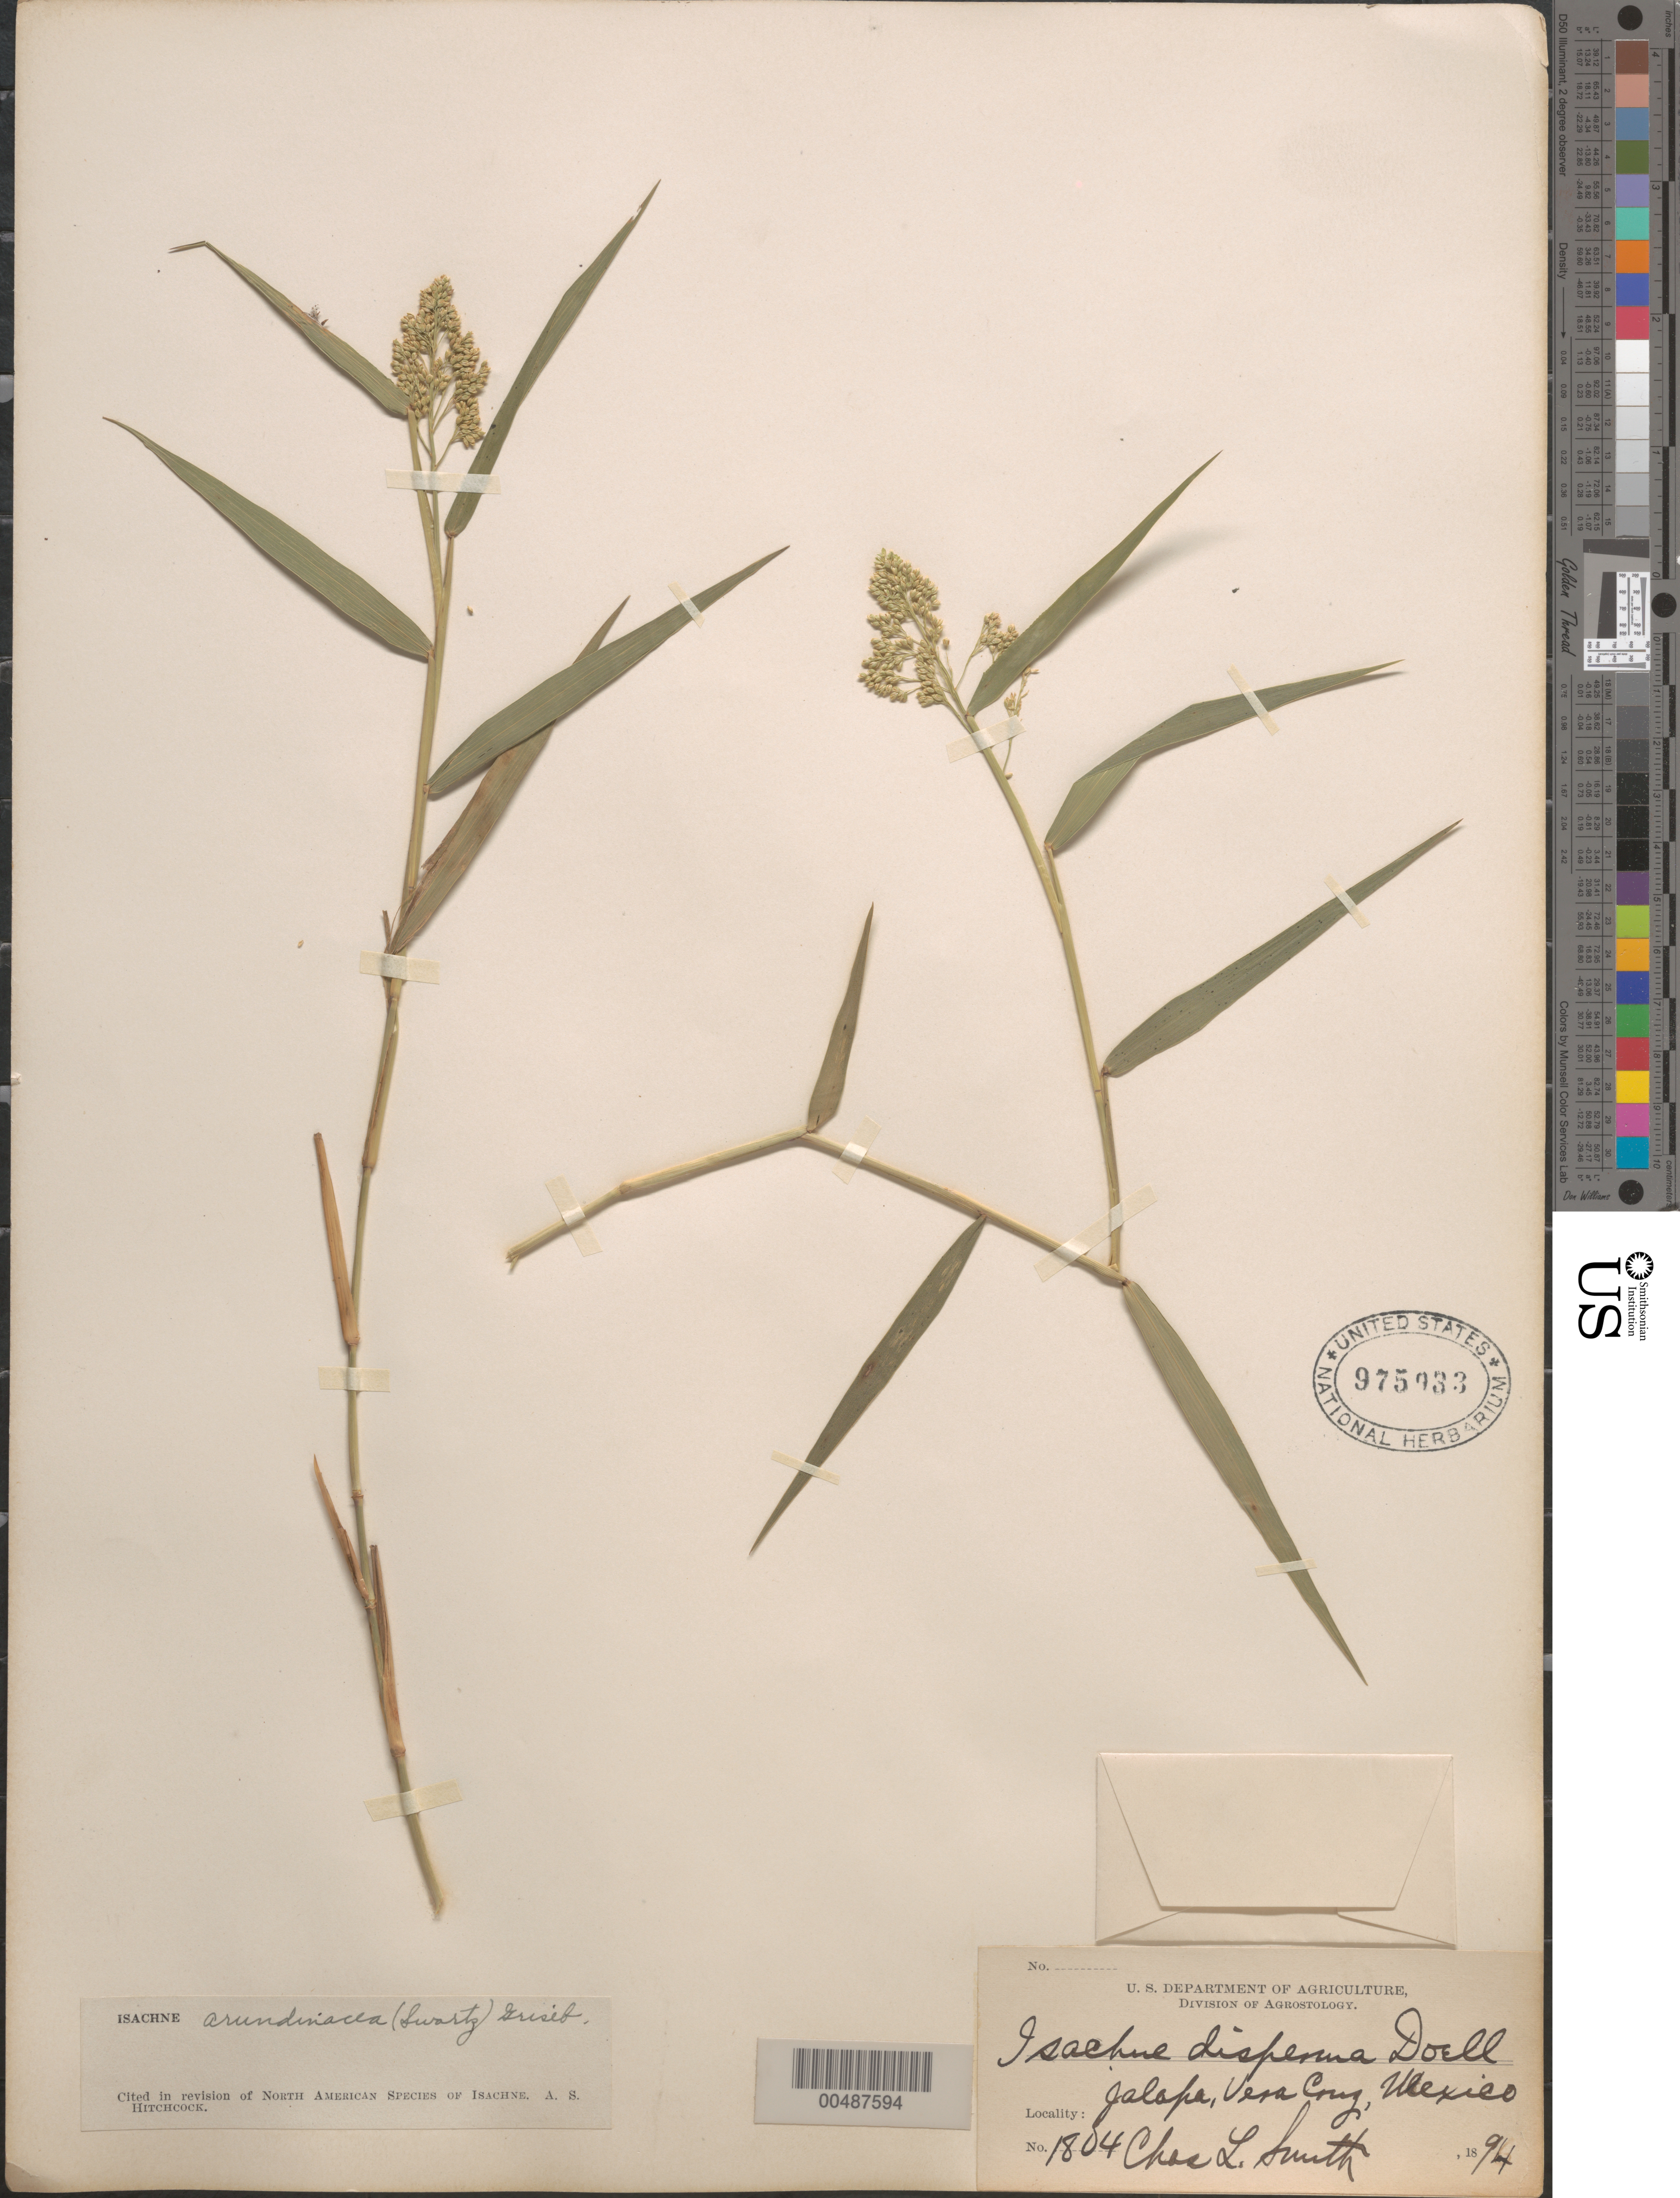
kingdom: Plantae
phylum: Tracheophyta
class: Liliopsida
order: Poales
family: Poaceae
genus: Isachne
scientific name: Isachne arundinacea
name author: (Sw.) Griseb.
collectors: C. L. Smith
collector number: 1804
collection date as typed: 1894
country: Mexico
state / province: Veracruz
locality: Jalapa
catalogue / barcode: US 975933